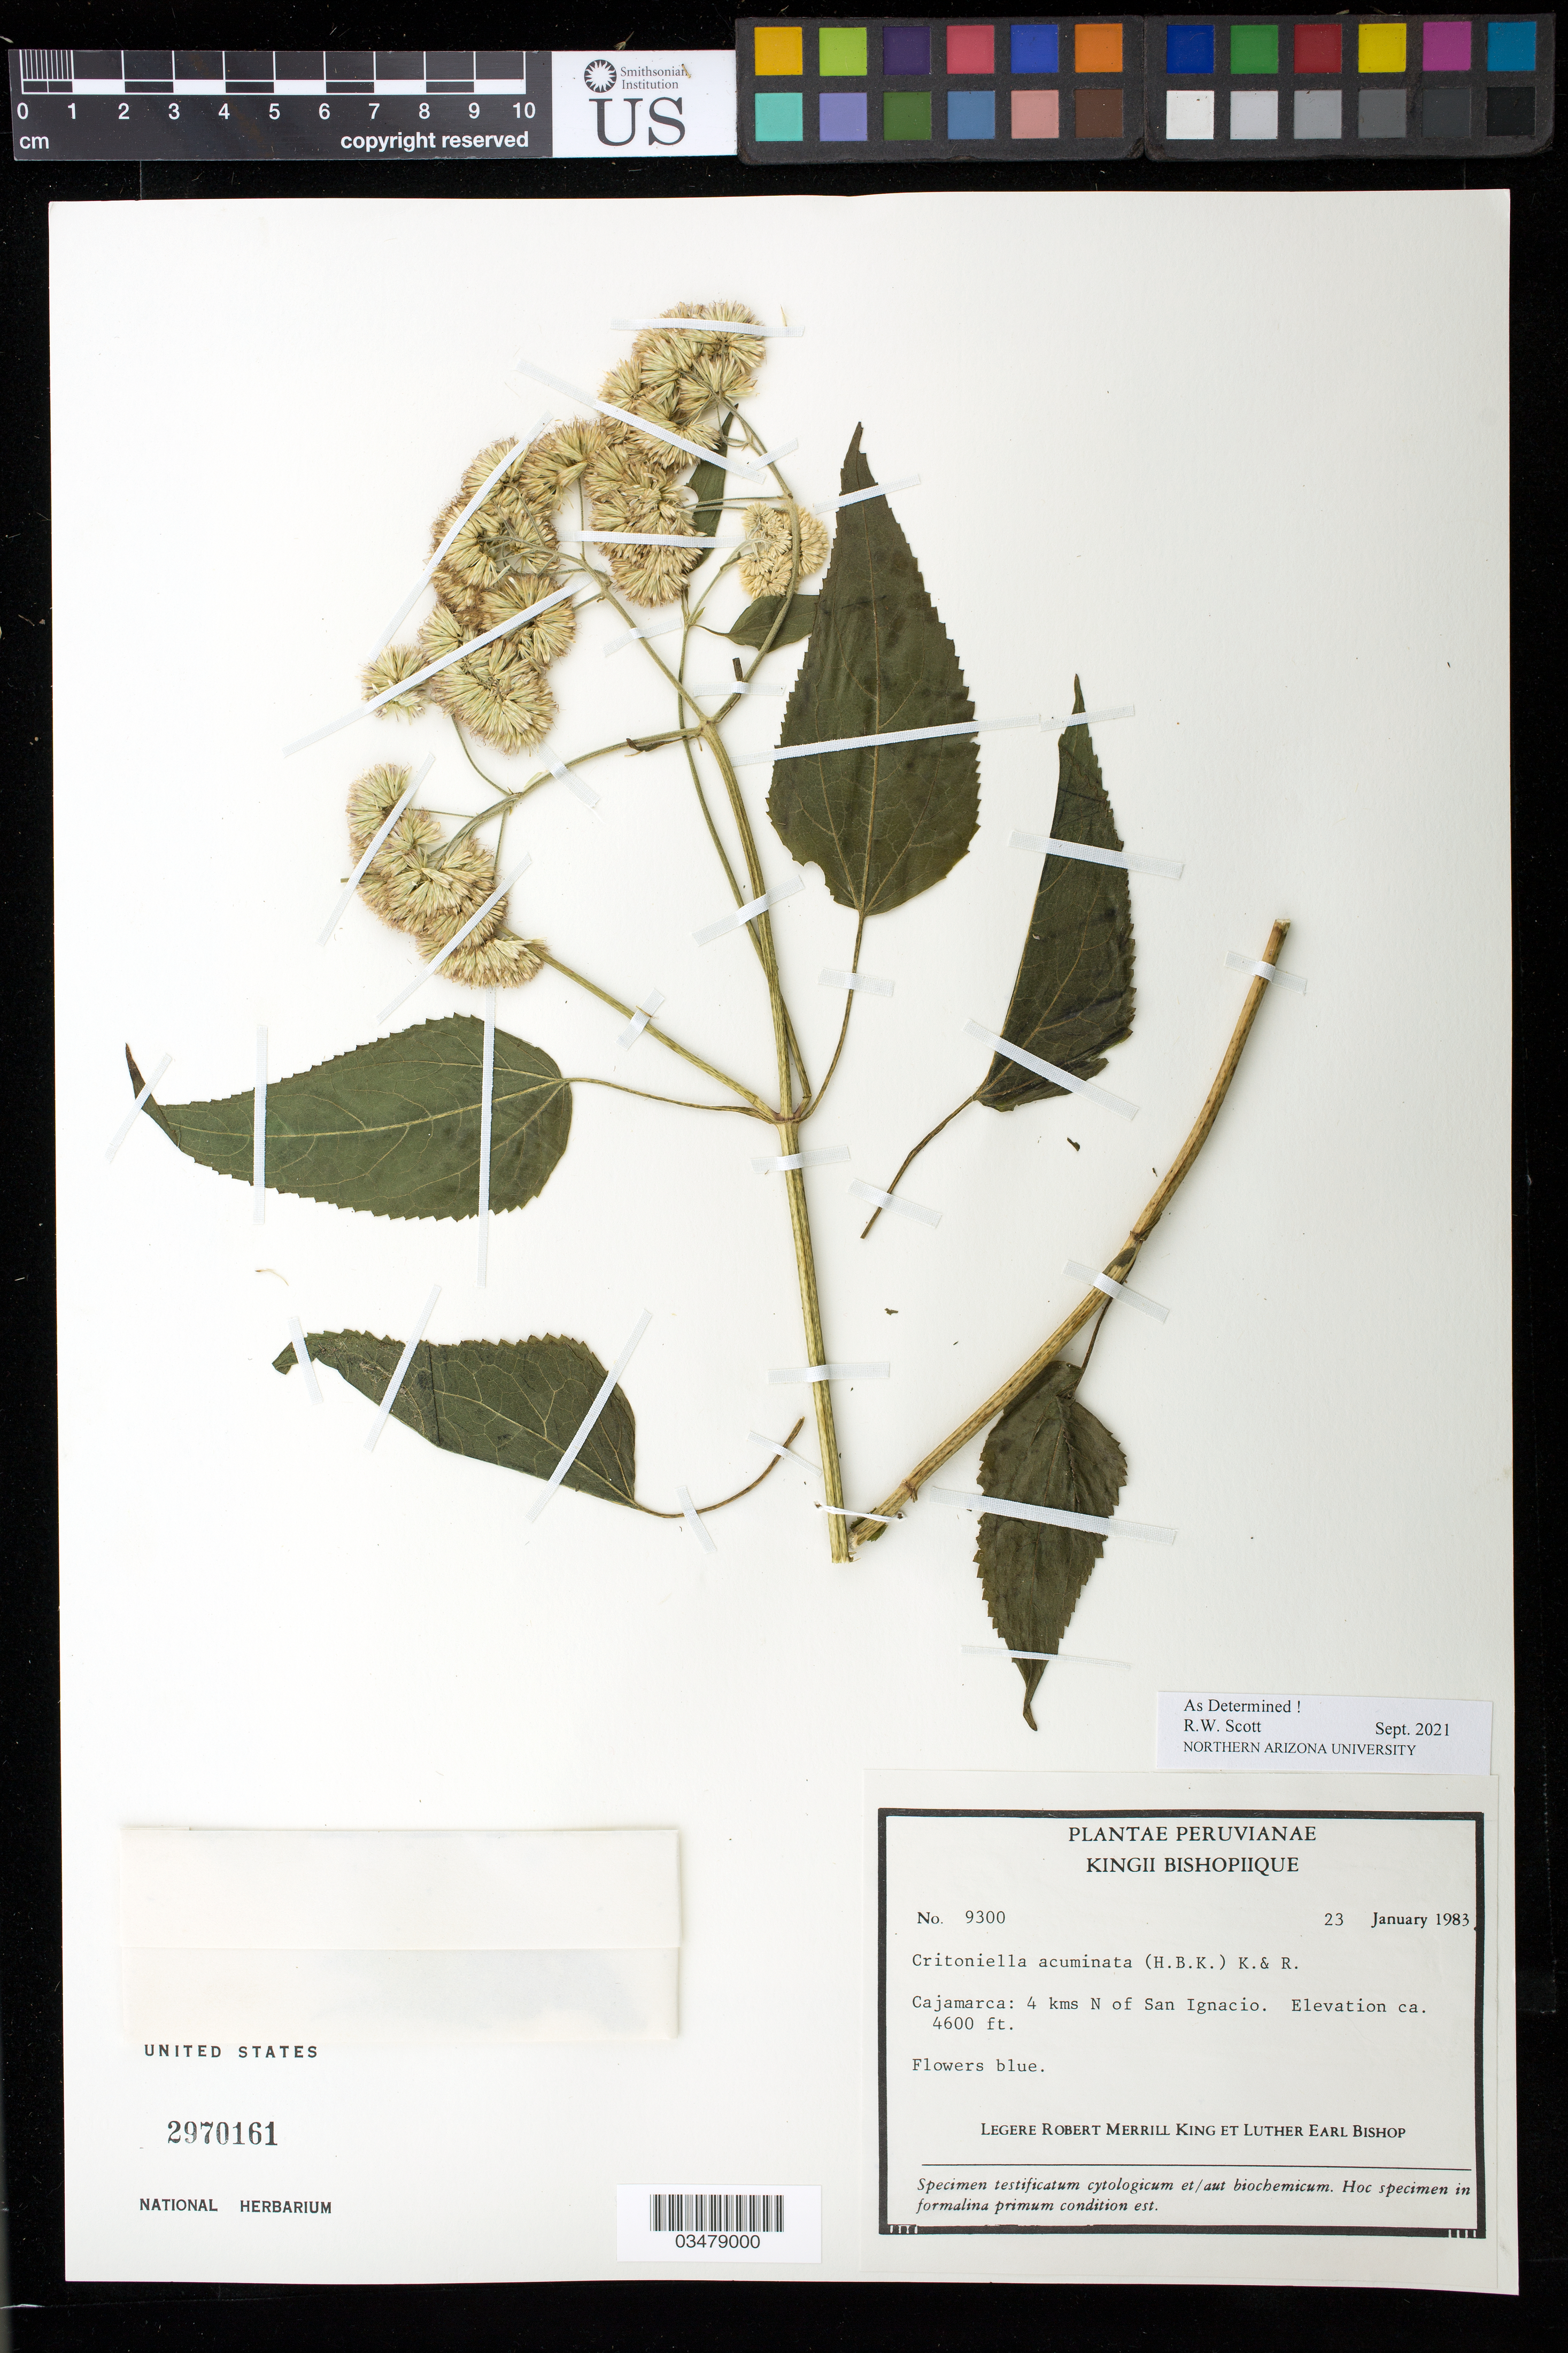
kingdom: Plantae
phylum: Tracheophyta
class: Magnoliopsida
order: Asterales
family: Asteraceae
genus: Critoniella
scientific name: Critoniella acuminata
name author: (Kunth) R.M. King & H. Rob.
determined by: Scott, R. W.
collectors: R. M. King & L. E. Bishop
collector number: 9300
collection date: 1983-01-23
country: Peru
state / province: Cajamarca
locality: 4 kms N of San Ignacio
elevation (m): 1402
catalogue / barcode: US 2970161